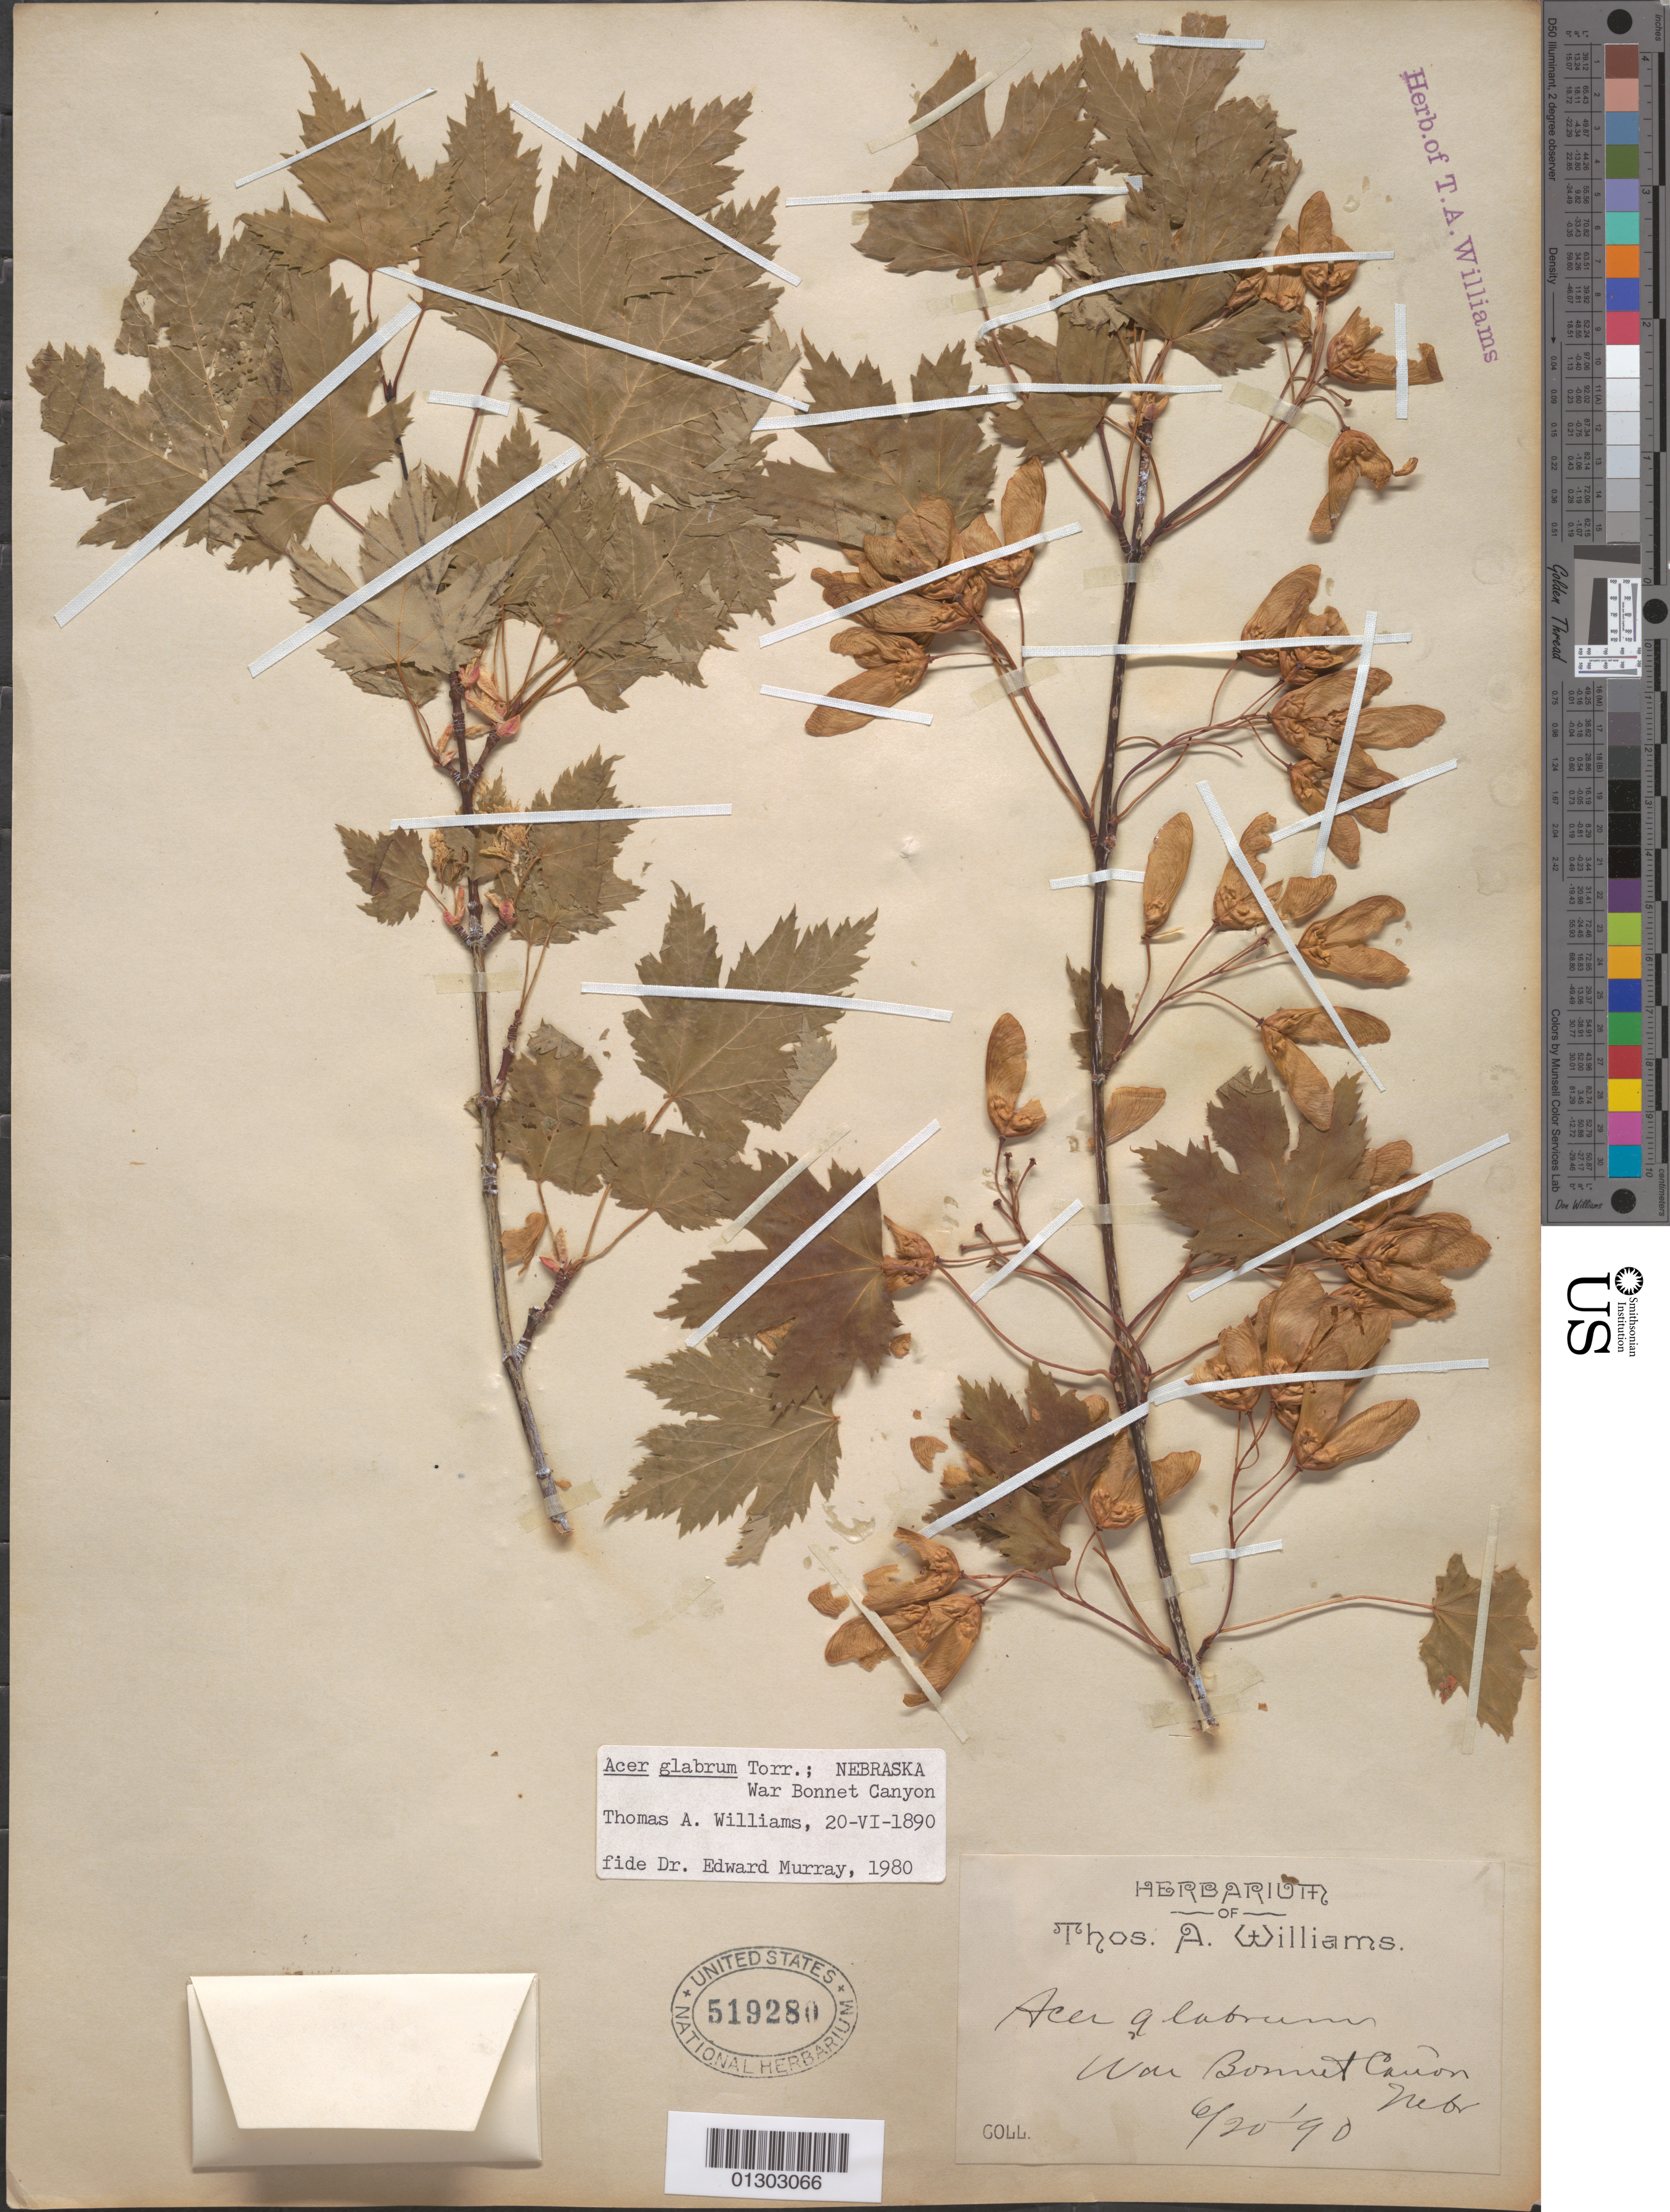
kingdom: Plantae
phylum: Tracheophyta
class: Magnoliopsida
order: Sapindales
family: Sapindaceae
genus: Acer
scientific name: Acer glabrum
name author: Torr.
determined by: Murray, Edward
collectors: T. A. Williams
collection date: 1890-06-20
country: United States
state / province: Nebraska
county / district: Dawes County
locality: War Bonnet Cañon.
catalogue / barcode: US 519280